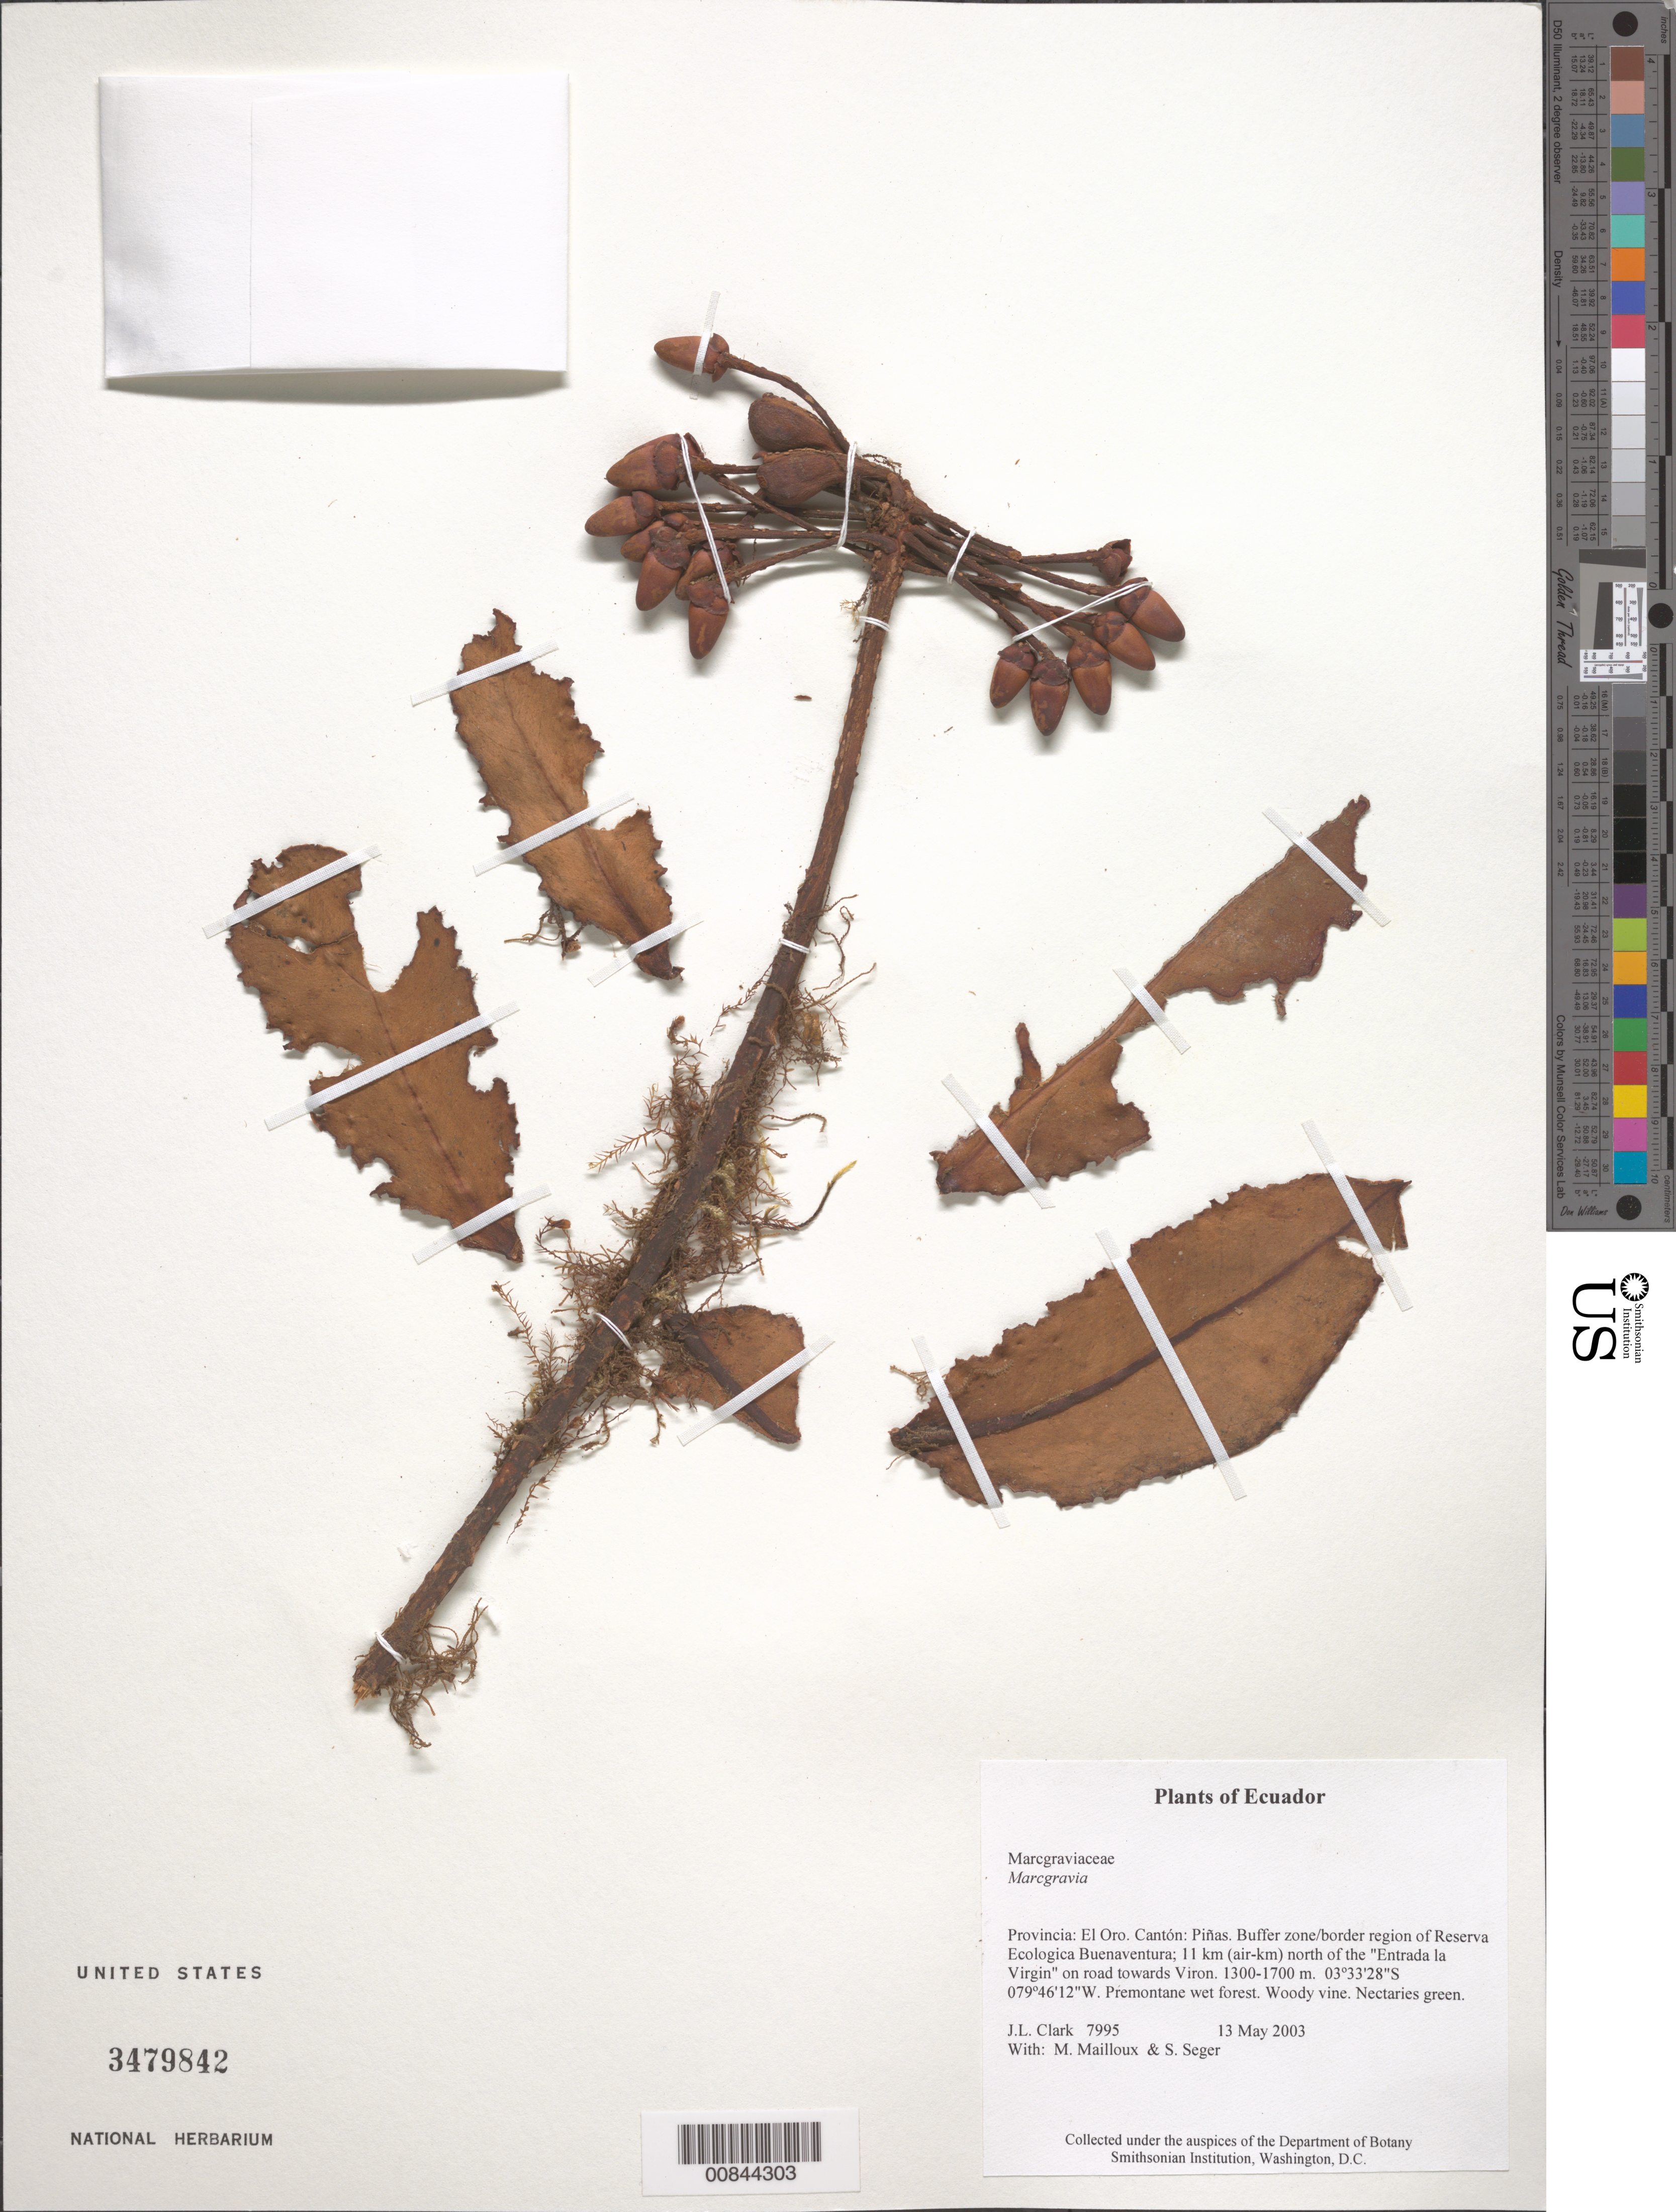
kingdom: Plantae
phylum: Tracheophyta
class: Magnoliopsida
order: Ericales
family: Marcgraviaceae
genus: Marcgravia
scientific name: Marcgravia sp.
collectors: J. L. Clark, M. Mailloux & S. Seger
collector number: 07995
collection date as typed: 13 May 2003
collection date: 2003-05-13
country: Ecuador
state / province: El Oro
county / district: Piñas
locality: Buffer zone/border region of Reserva Ecologica Buenaventura; 11 km (air-km) north of the "Entrada la Virgin" on road towards Viron.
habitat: Premontane wet forest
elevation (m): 1300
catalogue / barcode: US 3479842